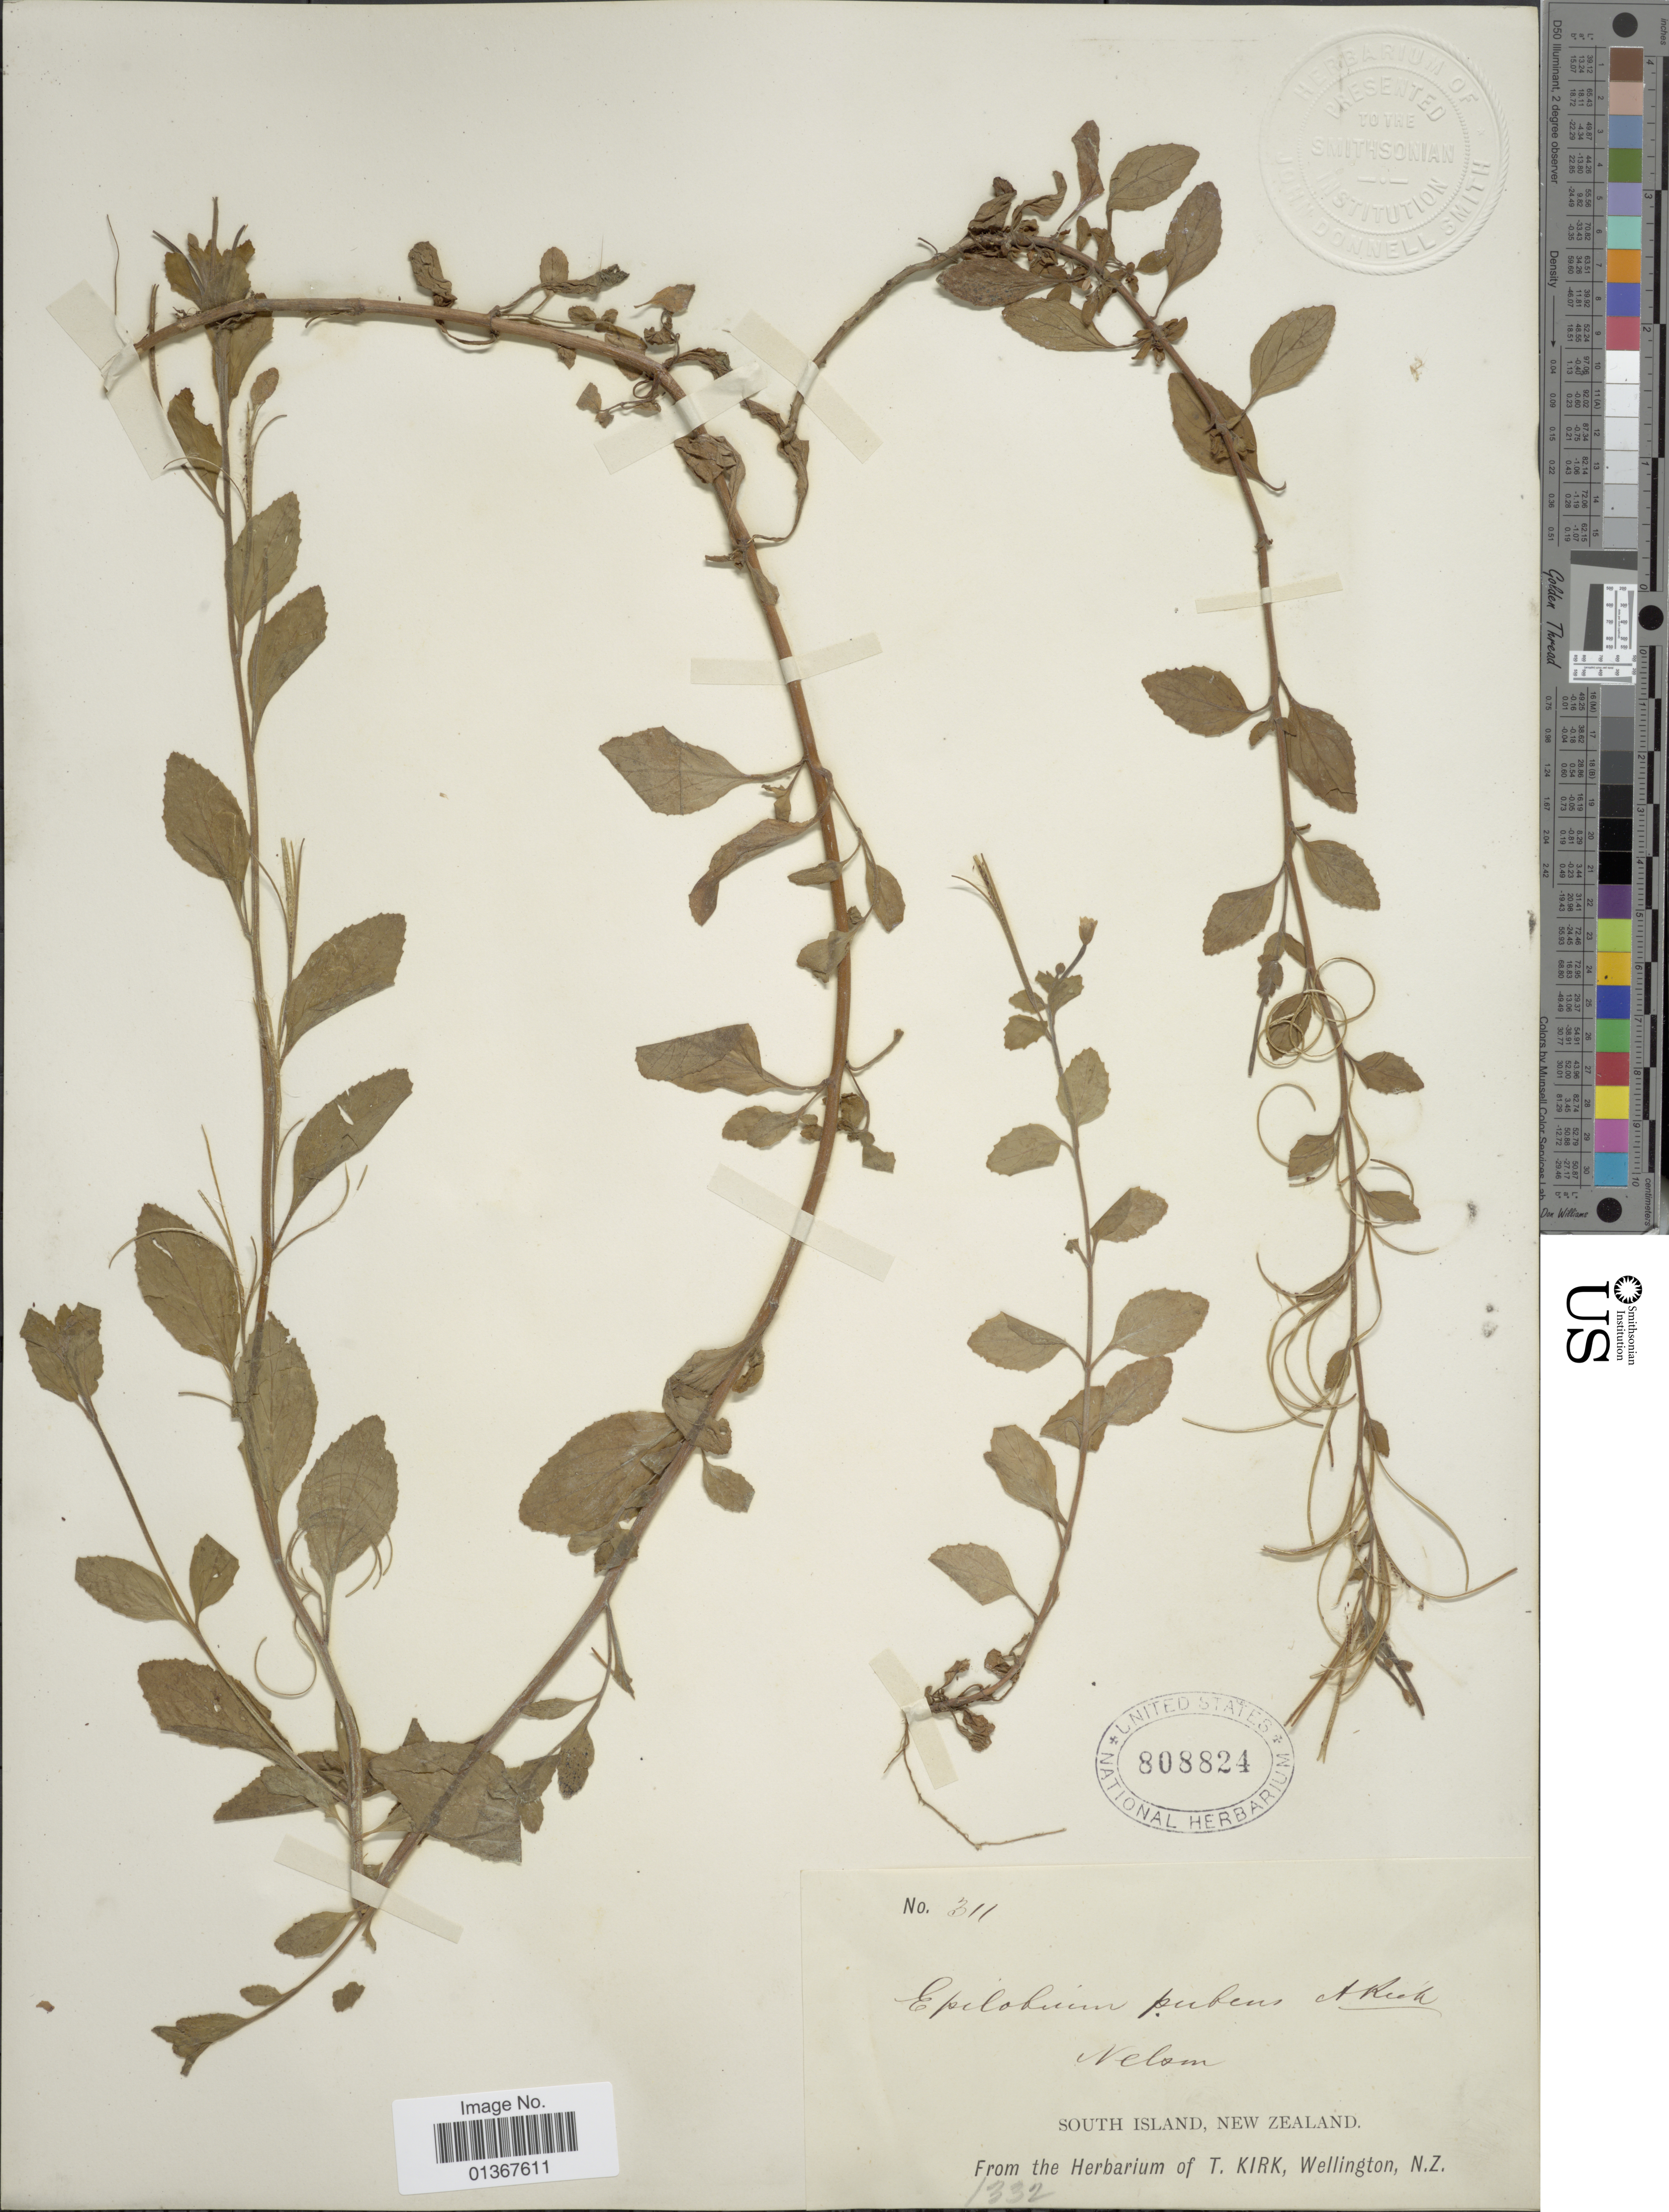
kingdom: Plantae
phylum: Tracheophyta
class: Magnoliopsida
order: Myrtales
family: Onagraceae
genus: Epilobium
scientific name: Epilobium pubens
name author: A. Rich.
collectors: ex herb. T. Kirk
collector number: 311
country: New Zealand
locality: Nelson. South Island.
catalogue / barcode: US 808824